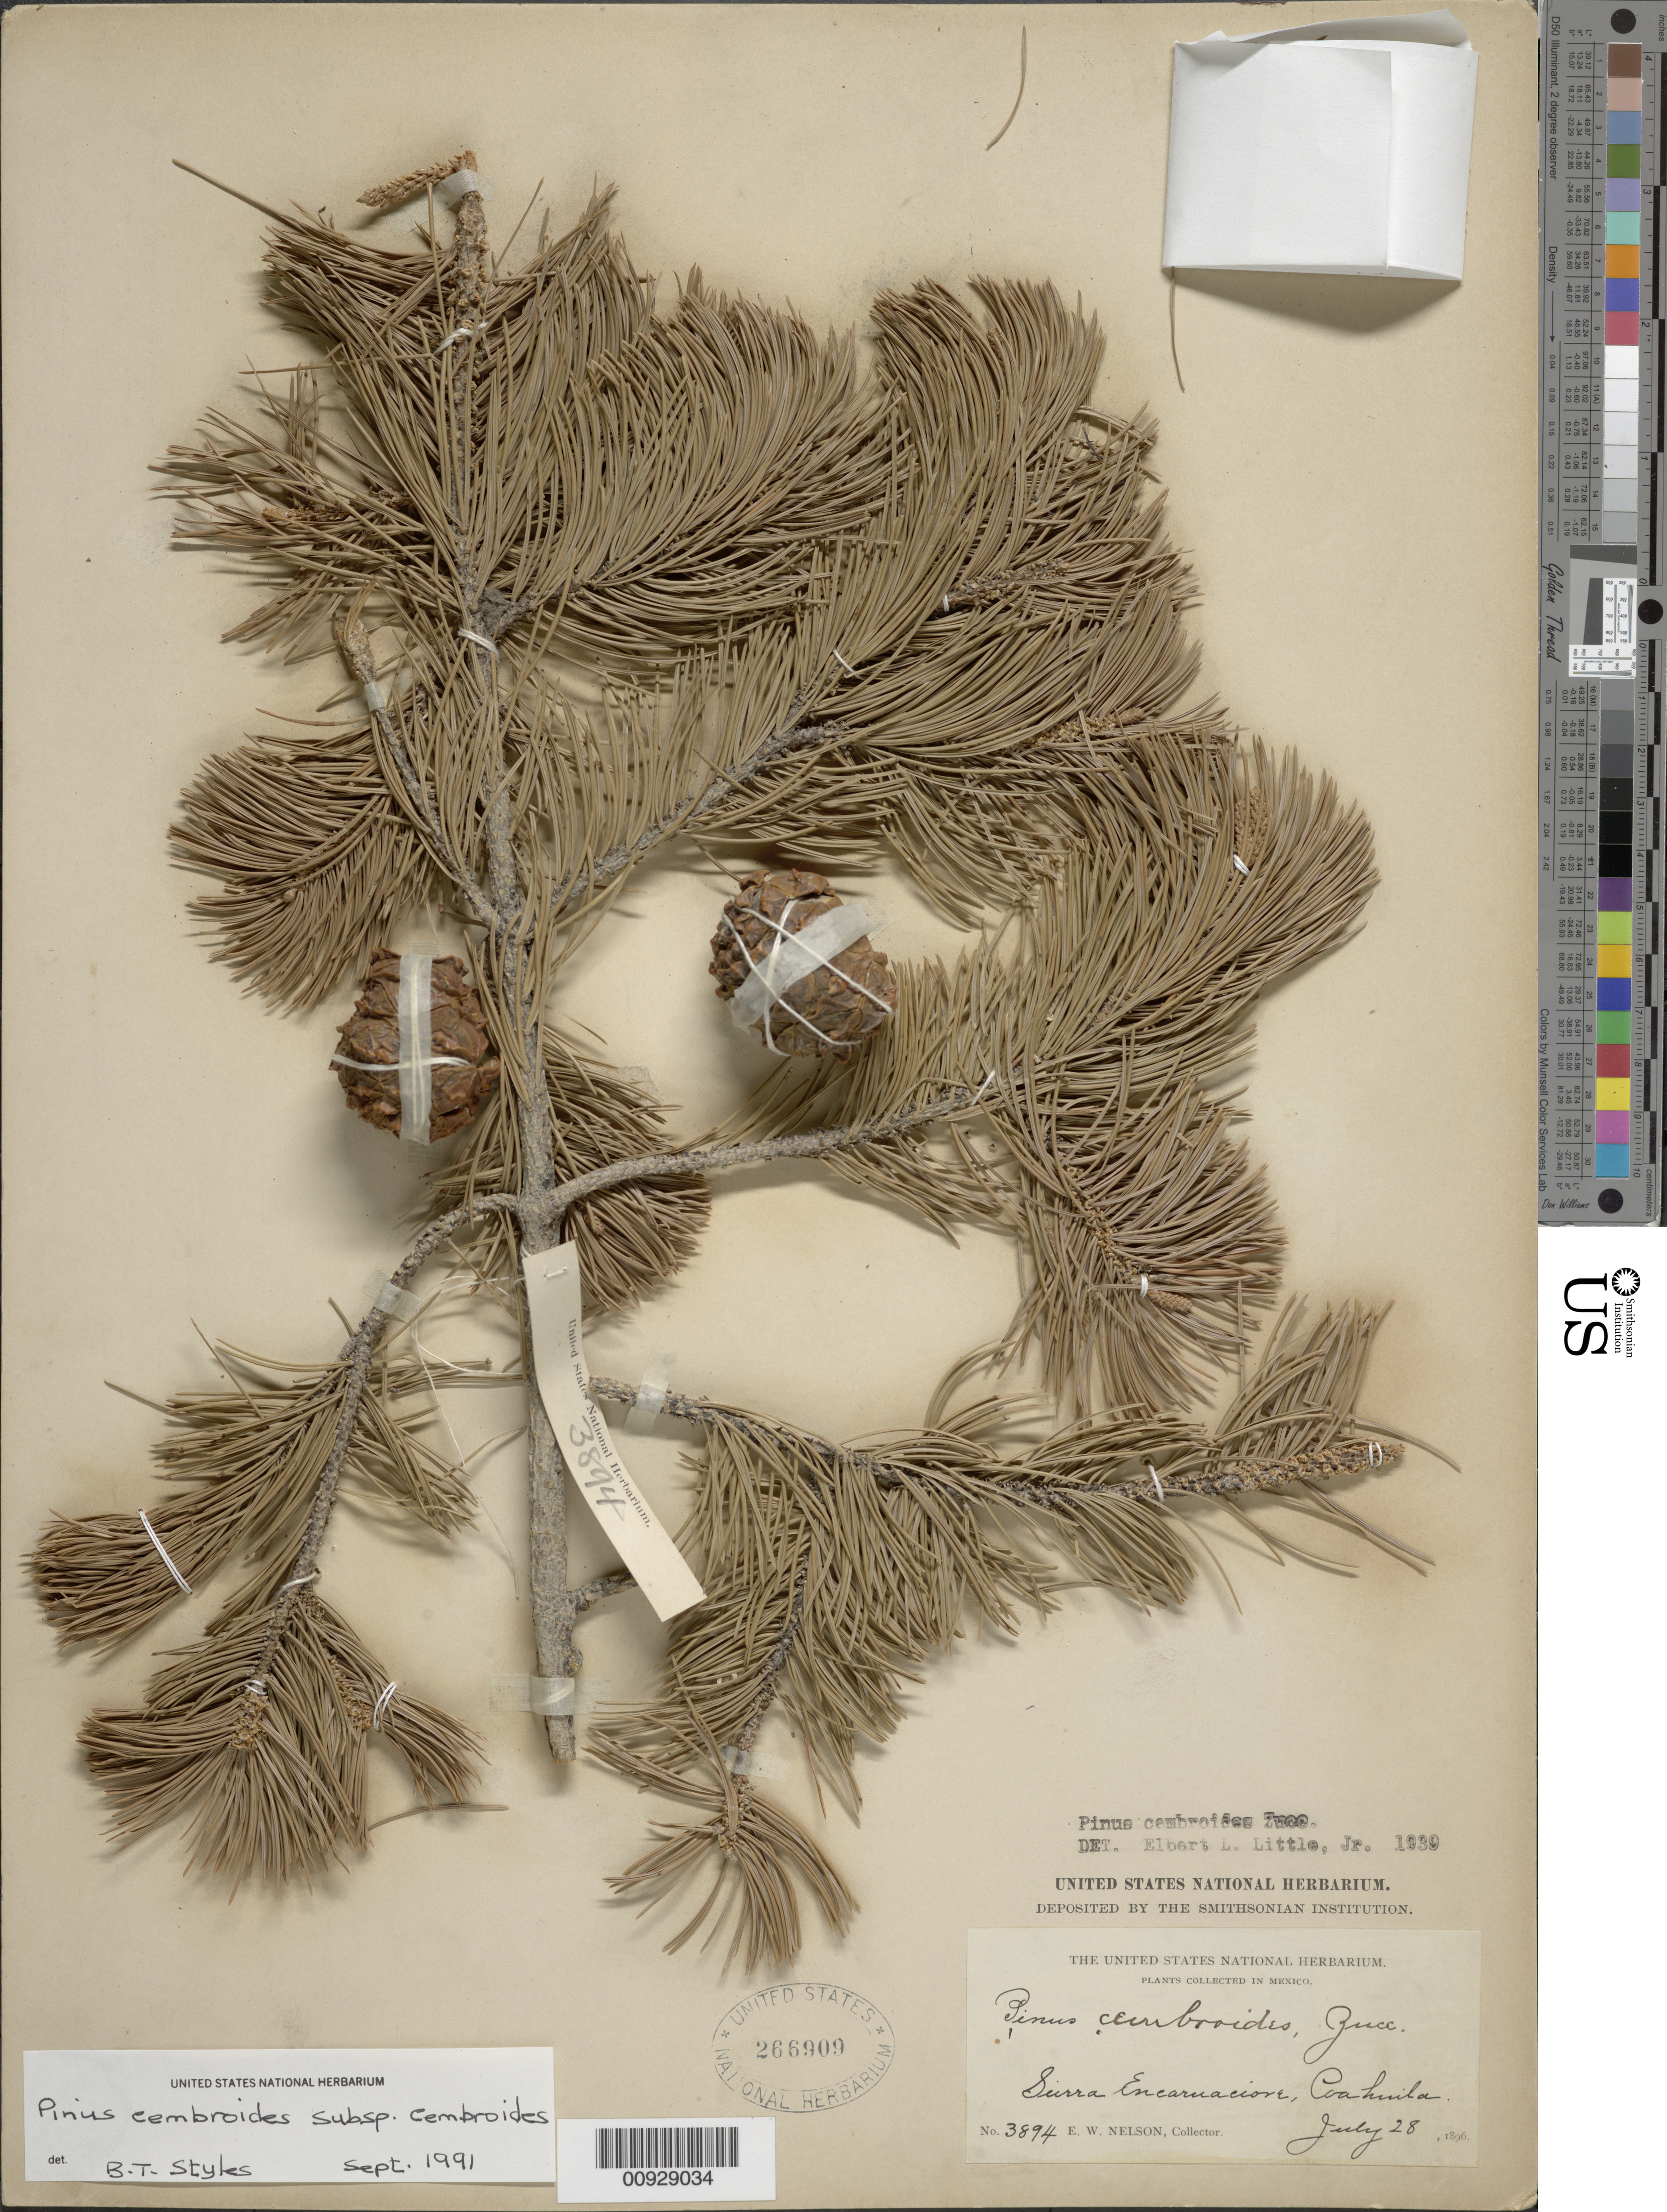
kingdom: Plantae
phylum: Tracheophyta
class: Pinopsida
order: Pinales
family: Pinaceae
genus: Pinus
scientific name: Pinus cembroides subsp. cembroides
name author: Zucc.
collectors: E. W. Nelson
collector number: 3894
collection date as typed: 28 Jul 1896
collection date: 1896-07-28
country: Mexico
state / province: Coahuila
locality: Sierra Encaruaciore [Encarnación].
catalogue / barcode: US 266909